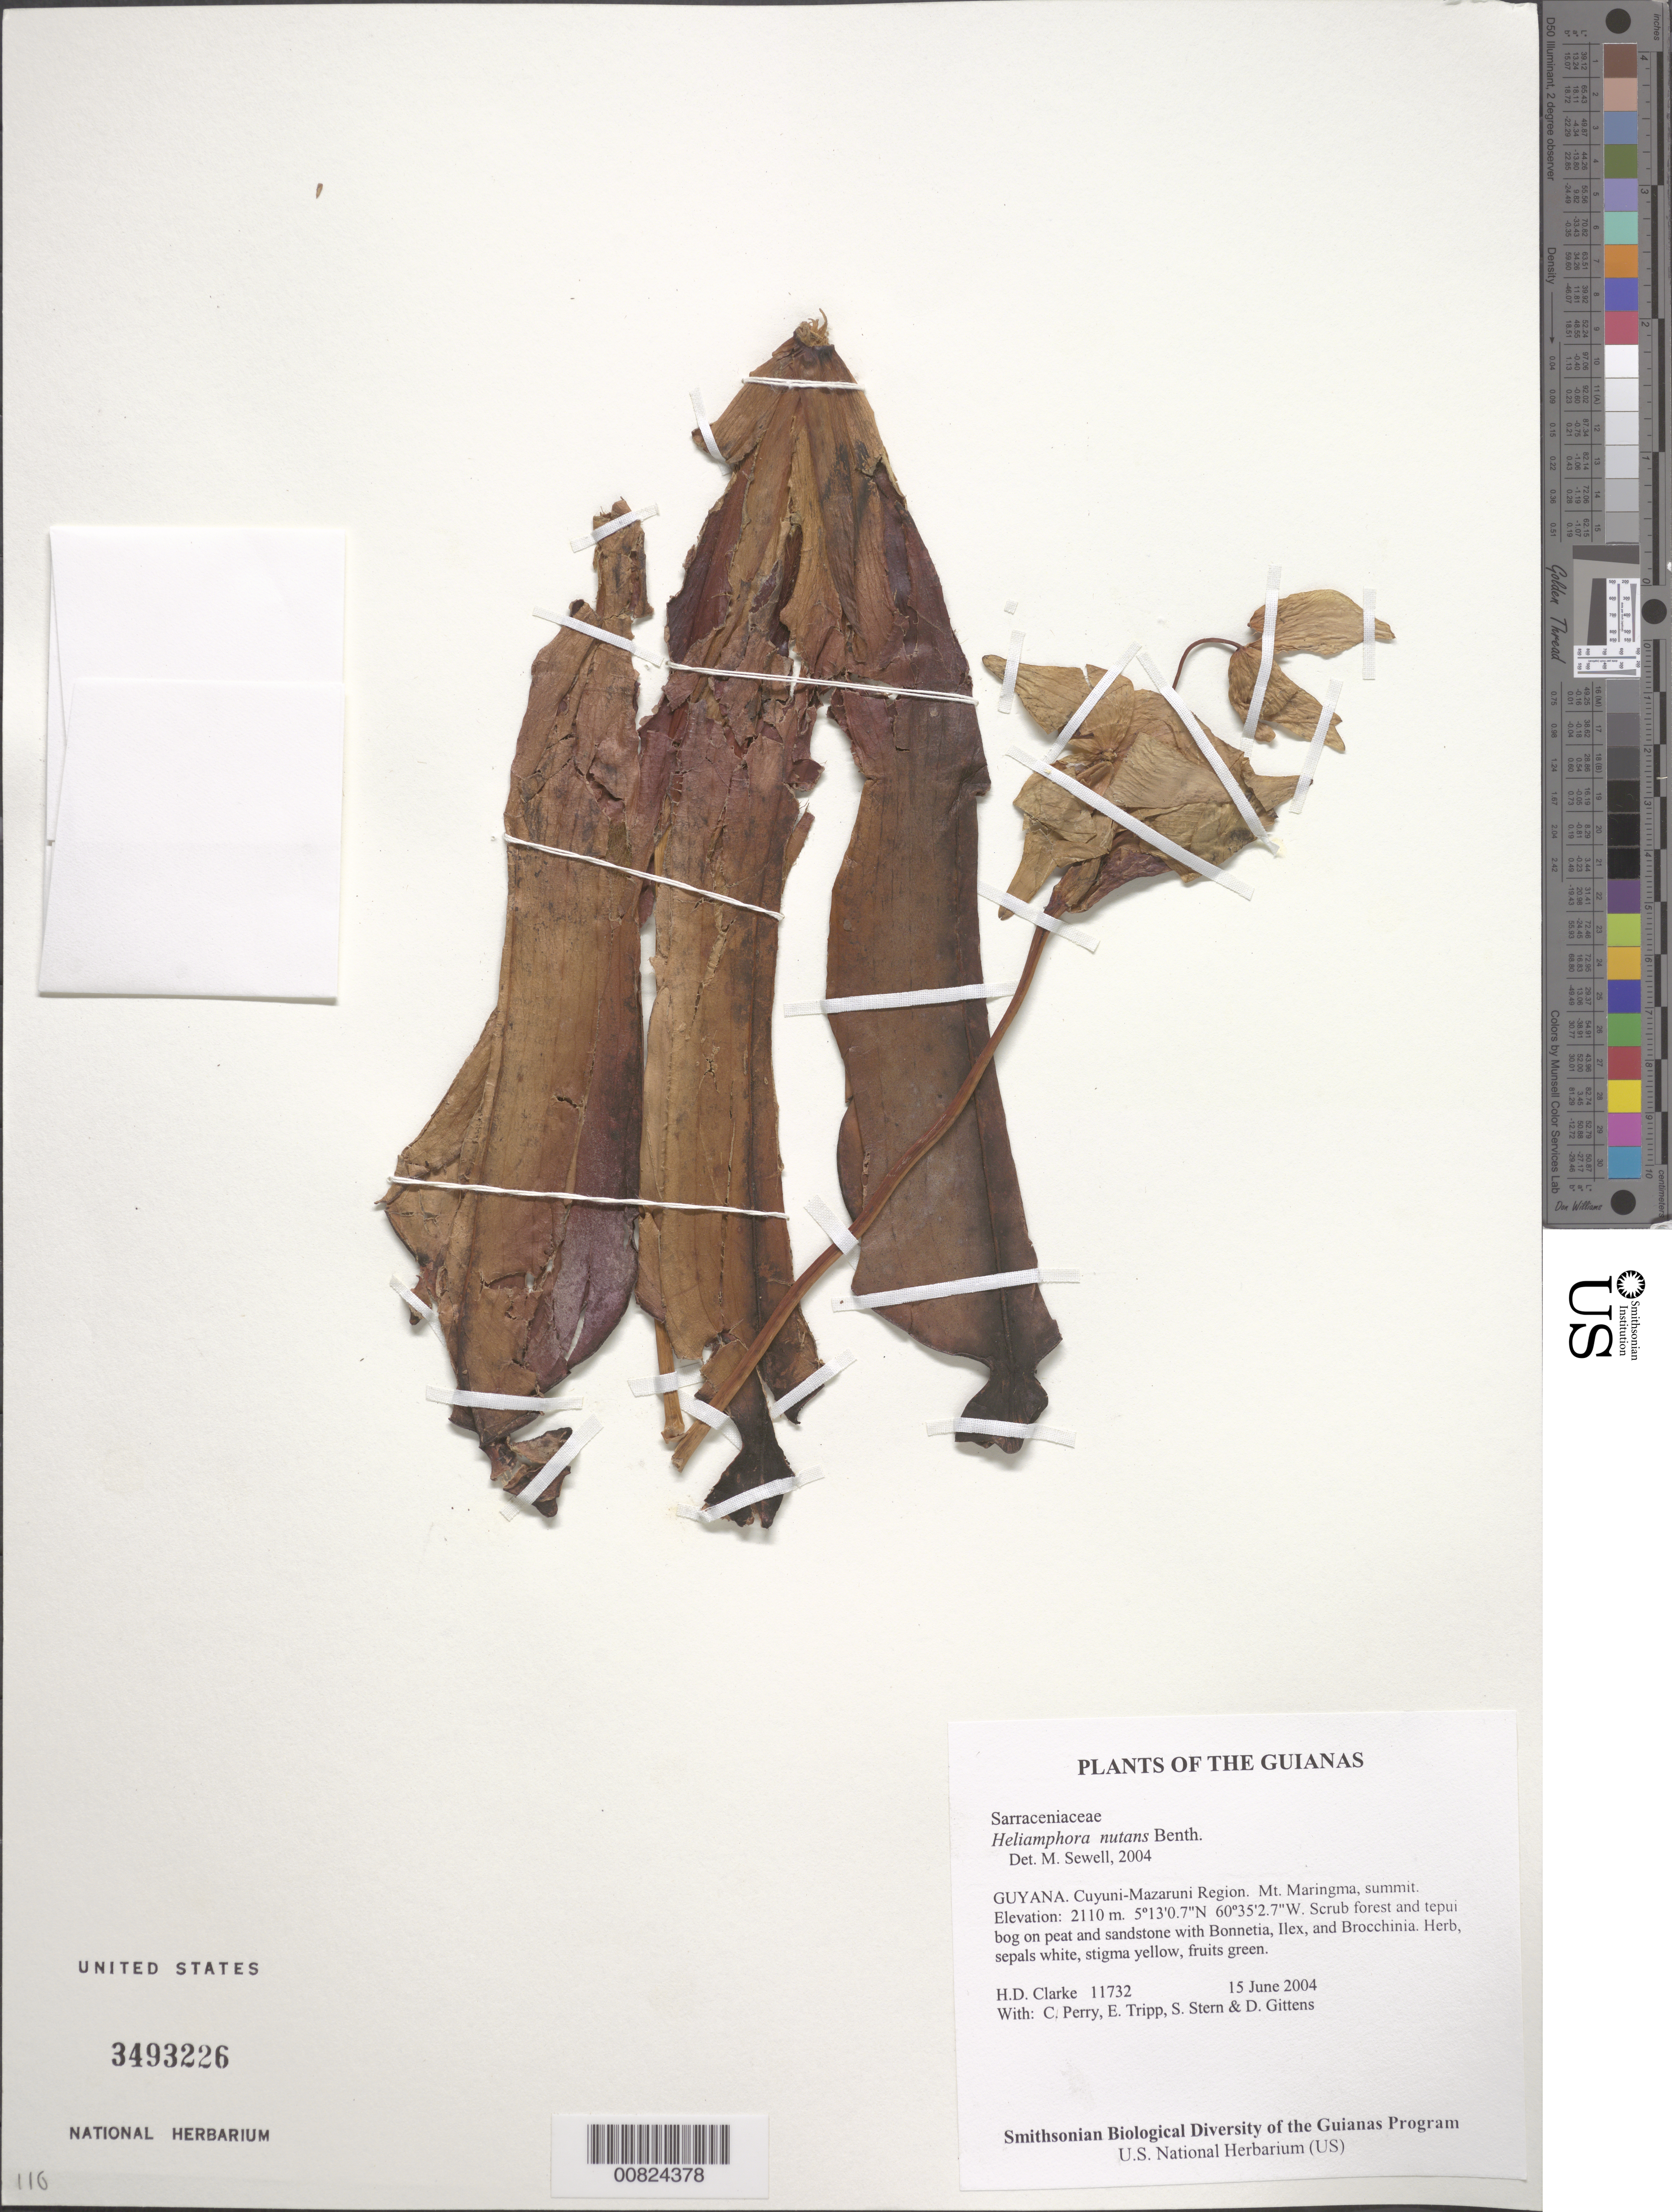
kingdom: Plantae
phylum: Tracheophyta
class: Magnoliopsida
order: Ericales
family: Sarraceniaceae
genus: Heliamphora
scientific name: Heliamphora nutans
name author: Benth.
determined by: Sewell, M.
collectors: H. D. Clarke, C. Perry, E. Tripp, S. R. Stern & D. Gittens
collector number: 11732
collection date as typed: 15 June 2004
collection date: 2004-06-15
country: Guyana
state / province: Cuyuni-Mazaruni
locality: Mt. Maringma, summit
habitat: Scrub forest and tepui bog on peat and sandstone with Bonnetia, Ilex, and Brocchinia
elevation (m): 2110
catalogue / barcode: US 3493226